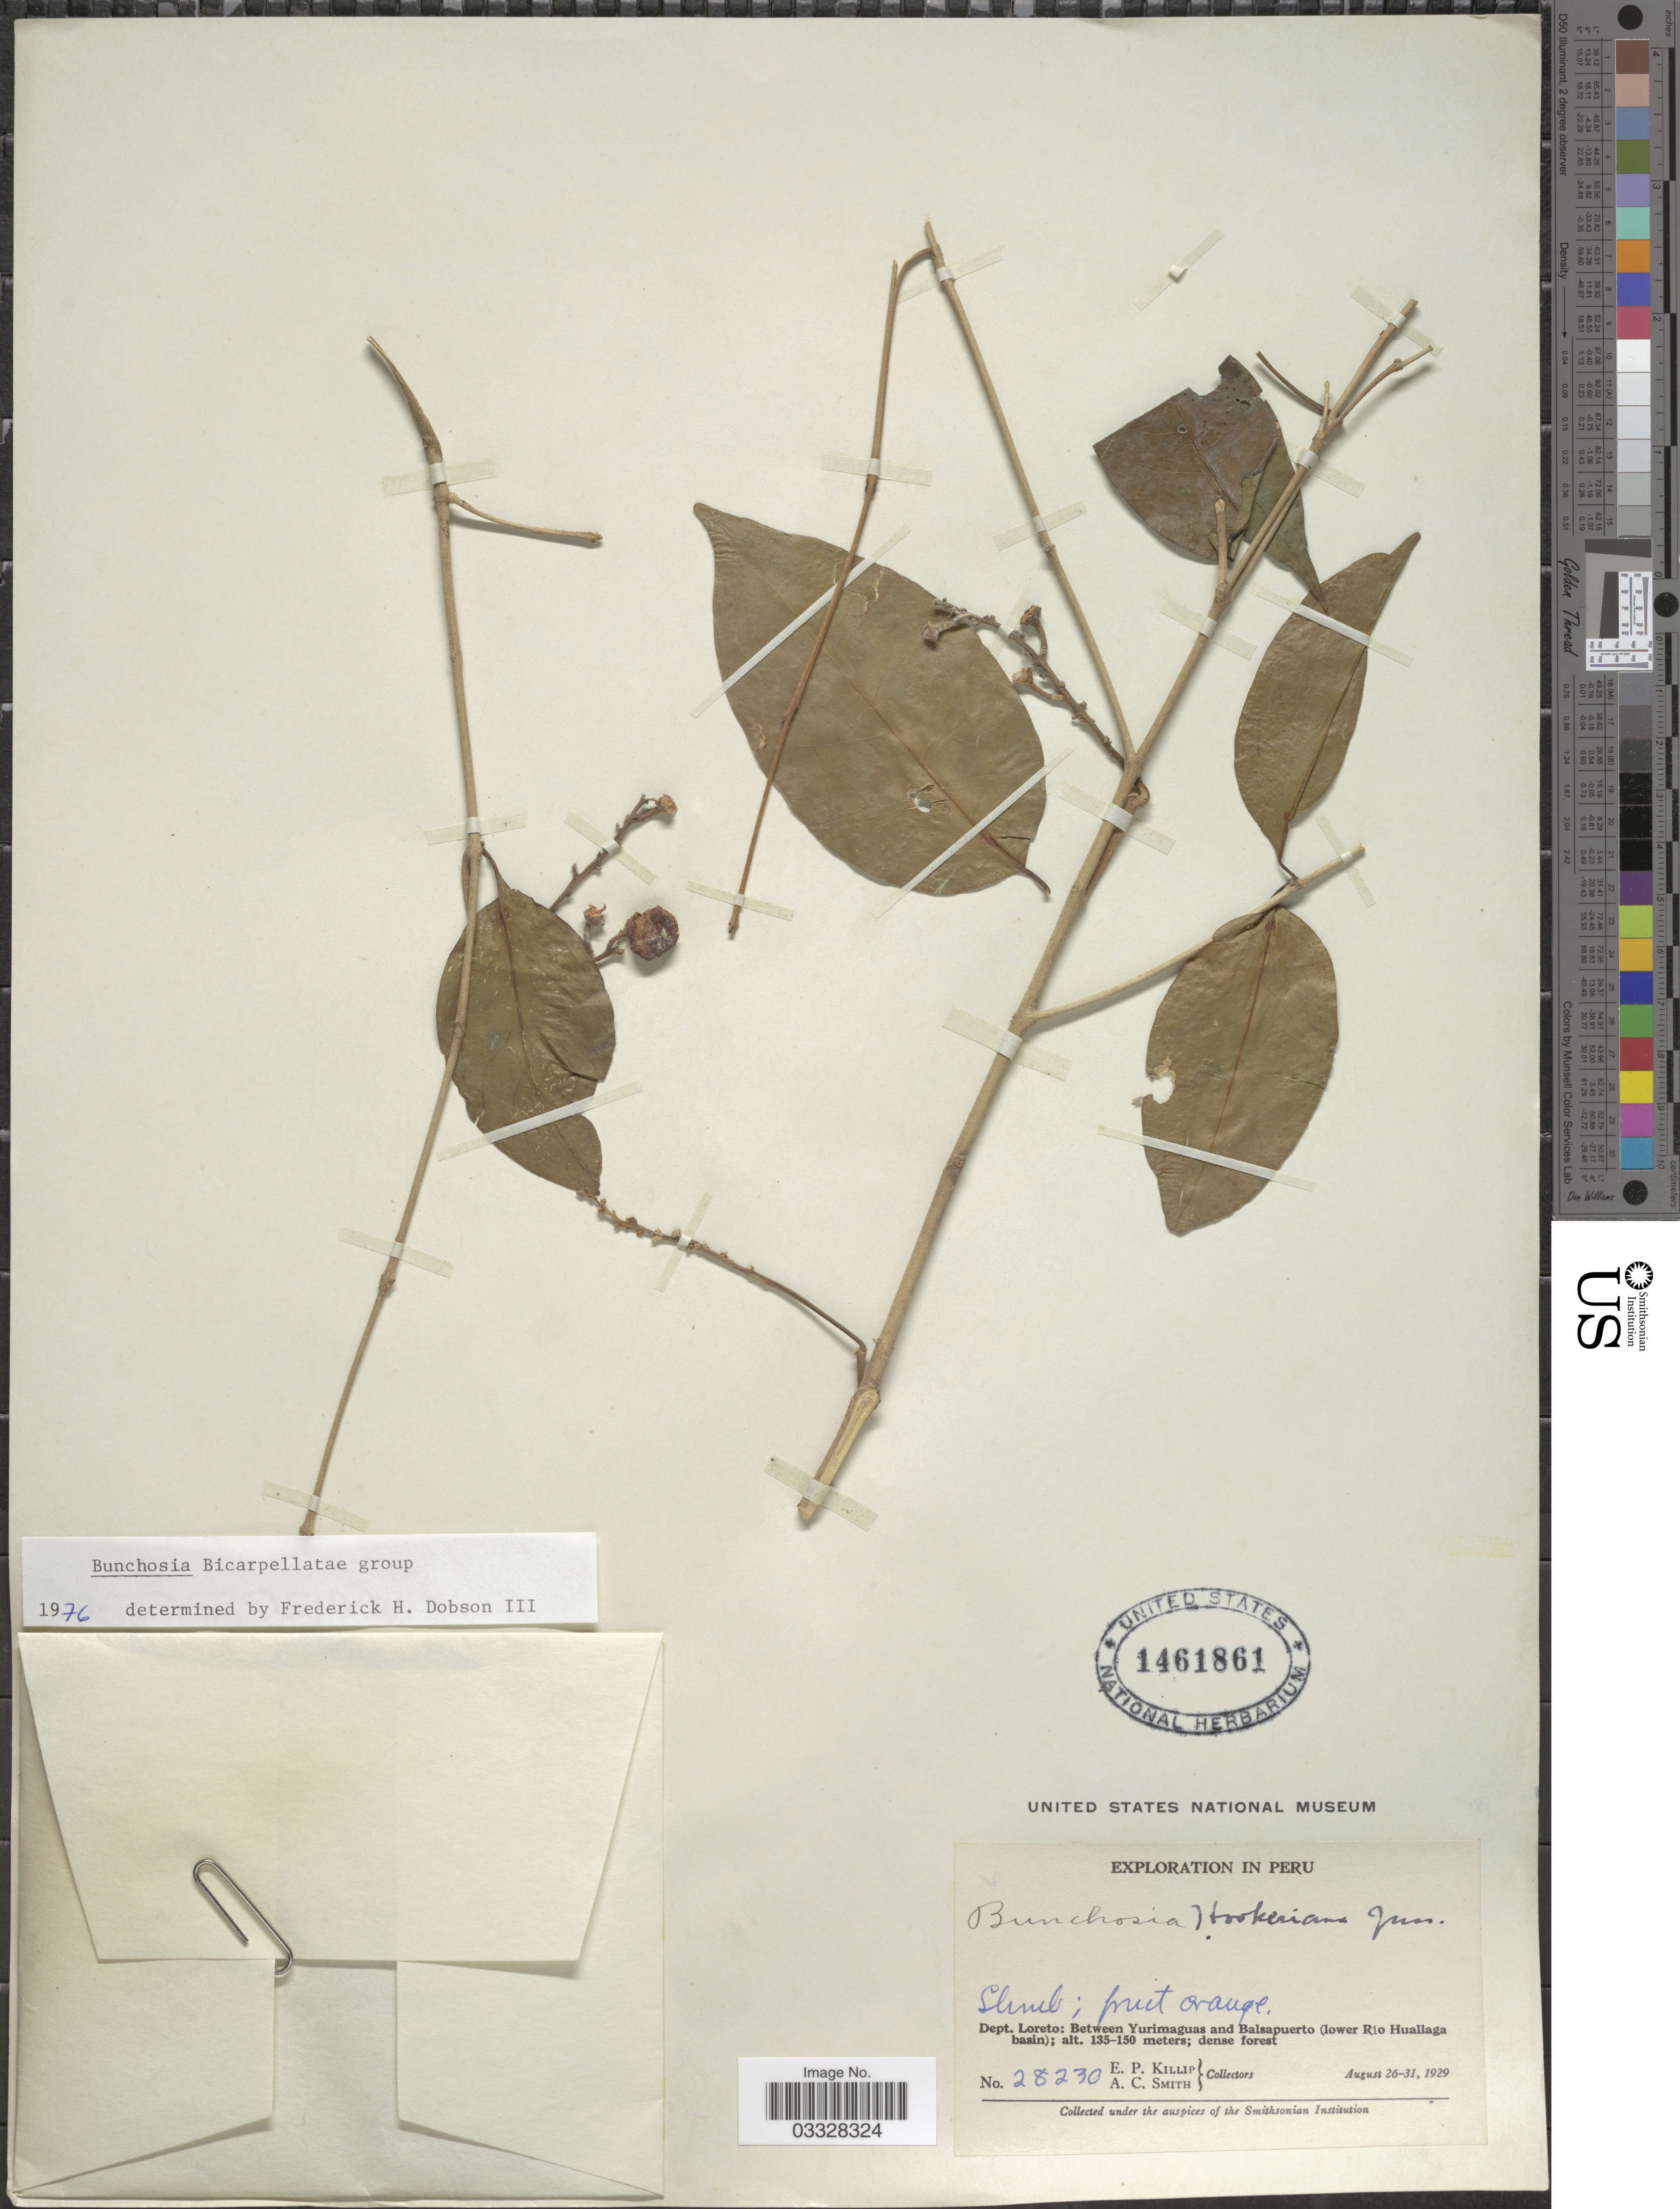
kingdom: Plantae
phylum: Tracheophyta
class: Magnoliopsida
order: Malpighiales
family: Malpighiaceae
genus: Bunchosia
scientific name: Bunchosia hookeriana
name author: A. Juss.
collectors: E. P. Killip & A. C. Smith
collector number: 28230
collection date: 1929-08-26/1929-08-31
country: Peru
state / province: Loreto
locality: Dept. Loreto: Between Yurimaguas and Balsapuerto (lower Río Huallaga basin).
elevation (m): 135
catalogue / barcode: US 1461861